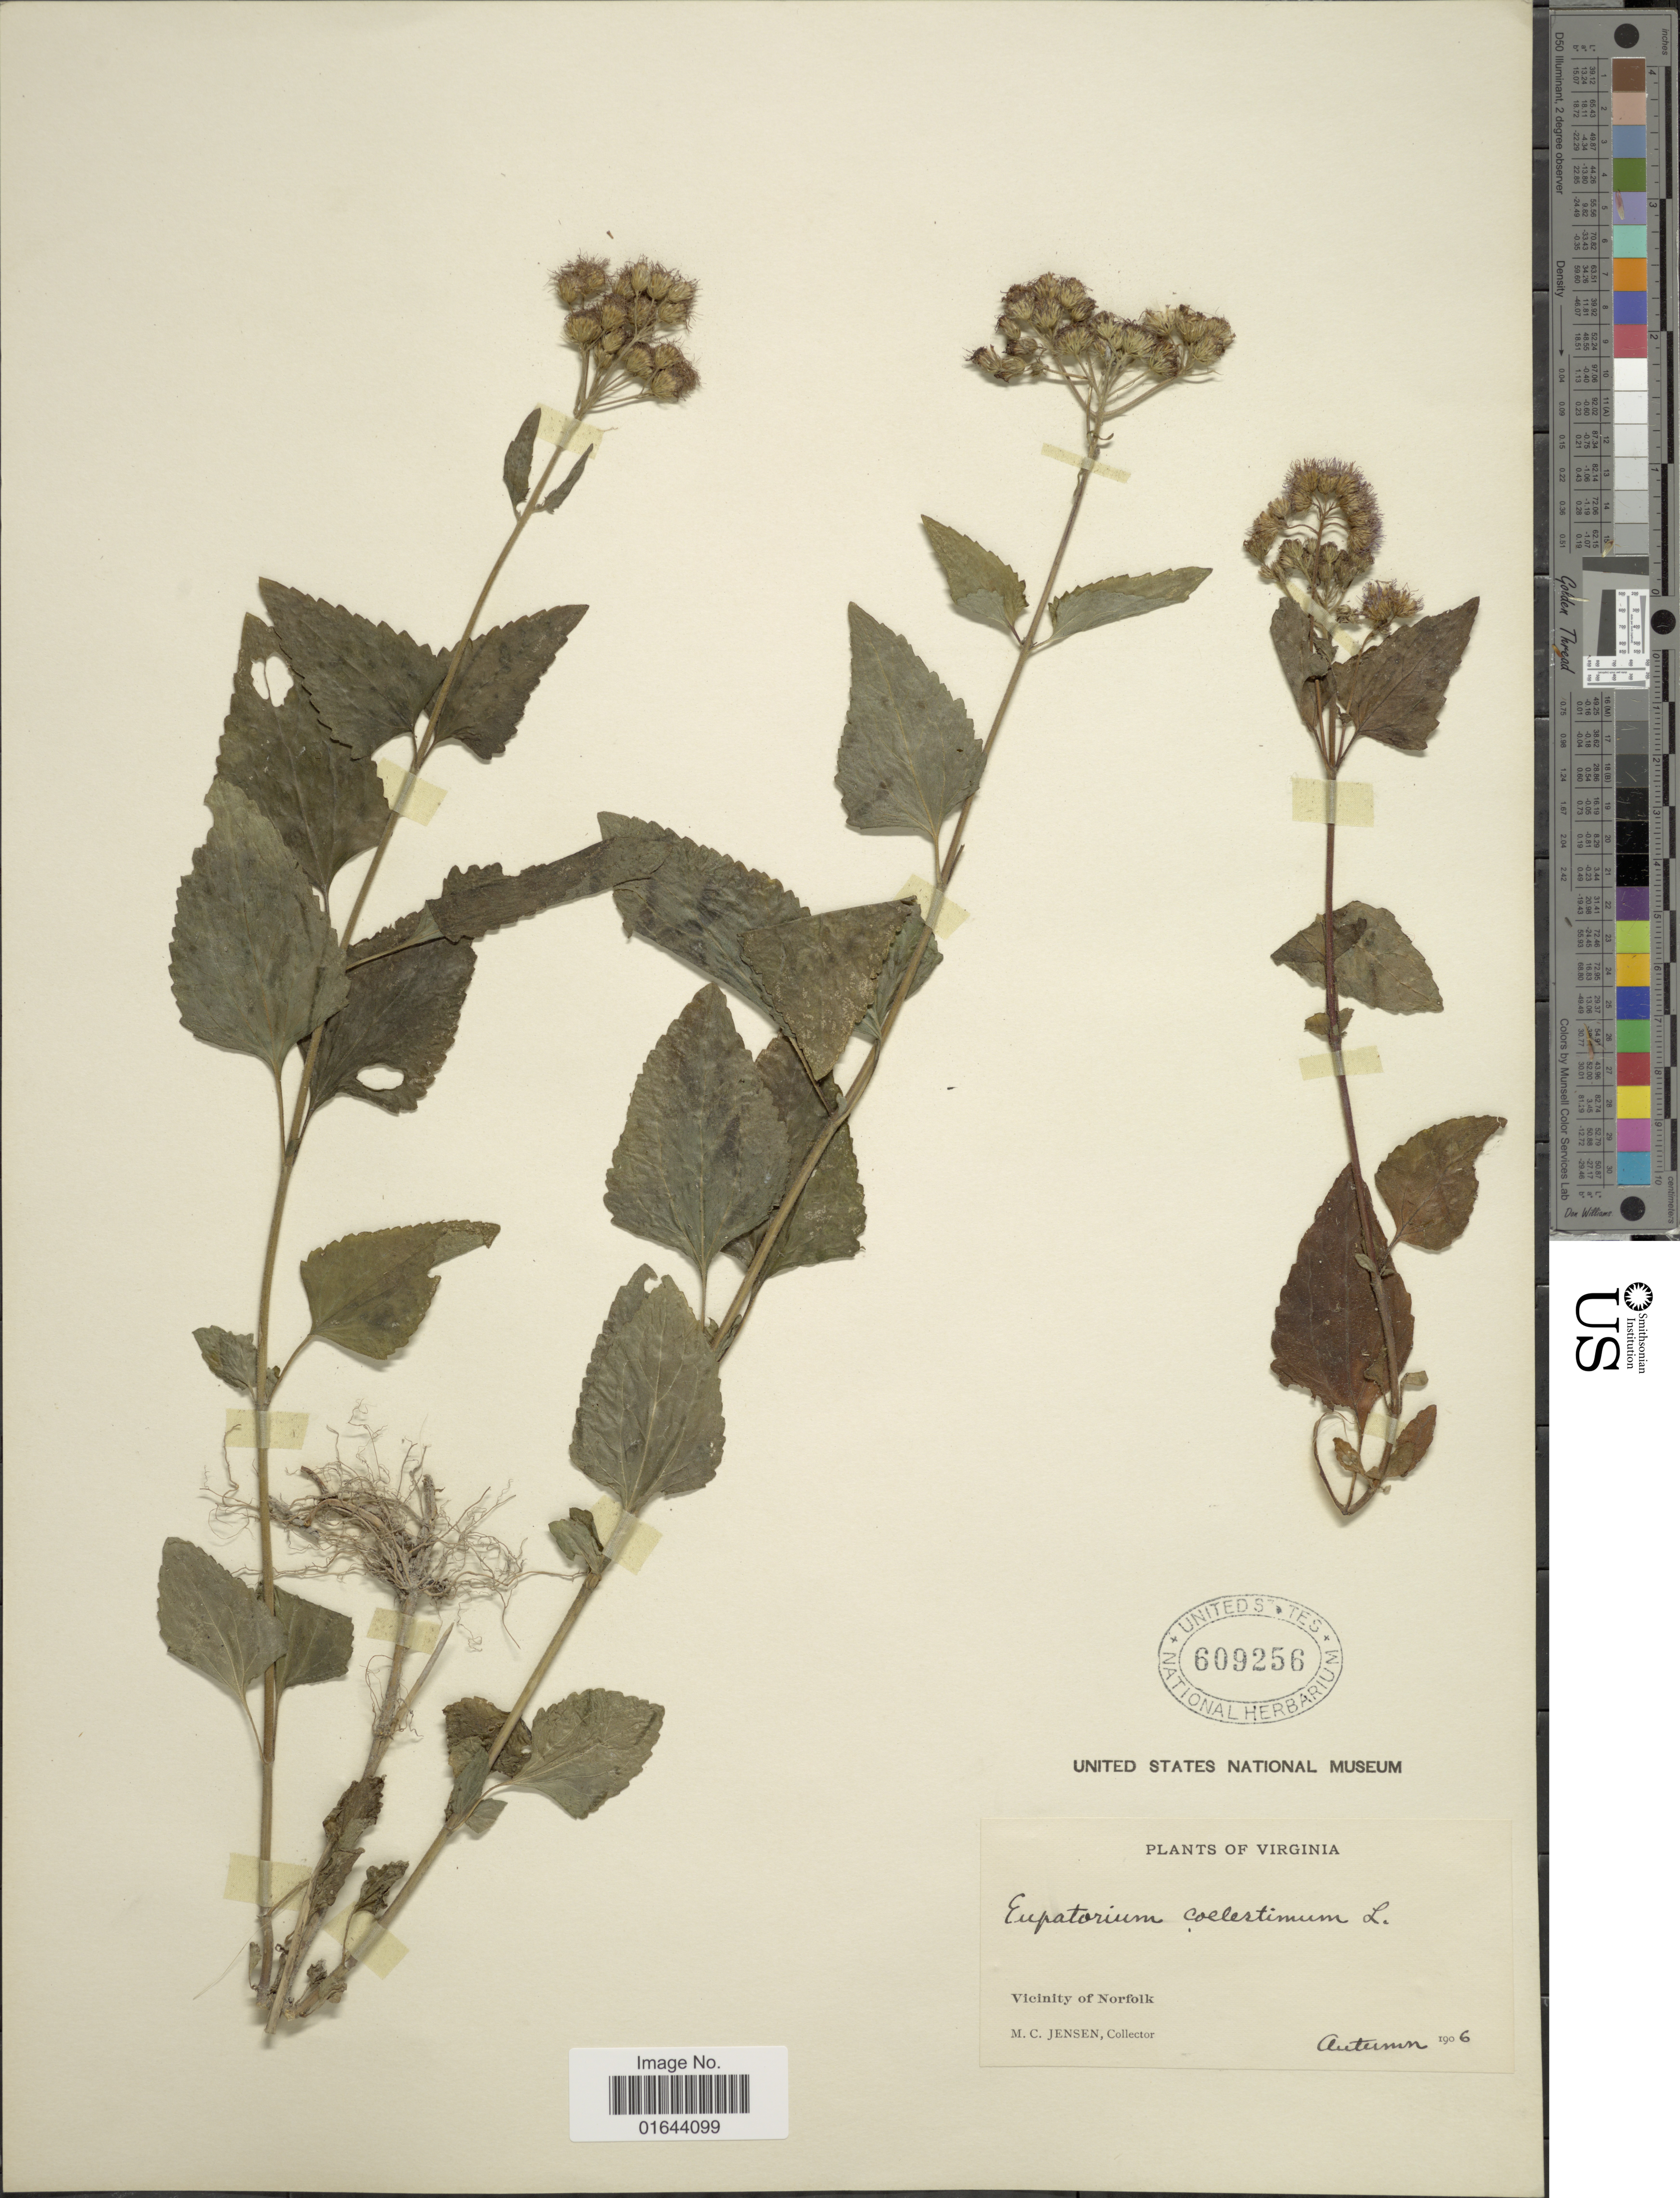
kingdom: Plantae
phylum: Tracheophyta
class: Magnoliopsida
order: Asterales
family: Asteraceae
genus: Conoclinium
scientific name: Conoclinium coelestinum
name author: (L.) DC.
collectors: M. C. Jensen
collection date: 1906-08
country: United States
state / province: Virginia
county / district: City of Norfolk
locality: Vicinity of Norfolk.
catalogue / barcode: US 609256